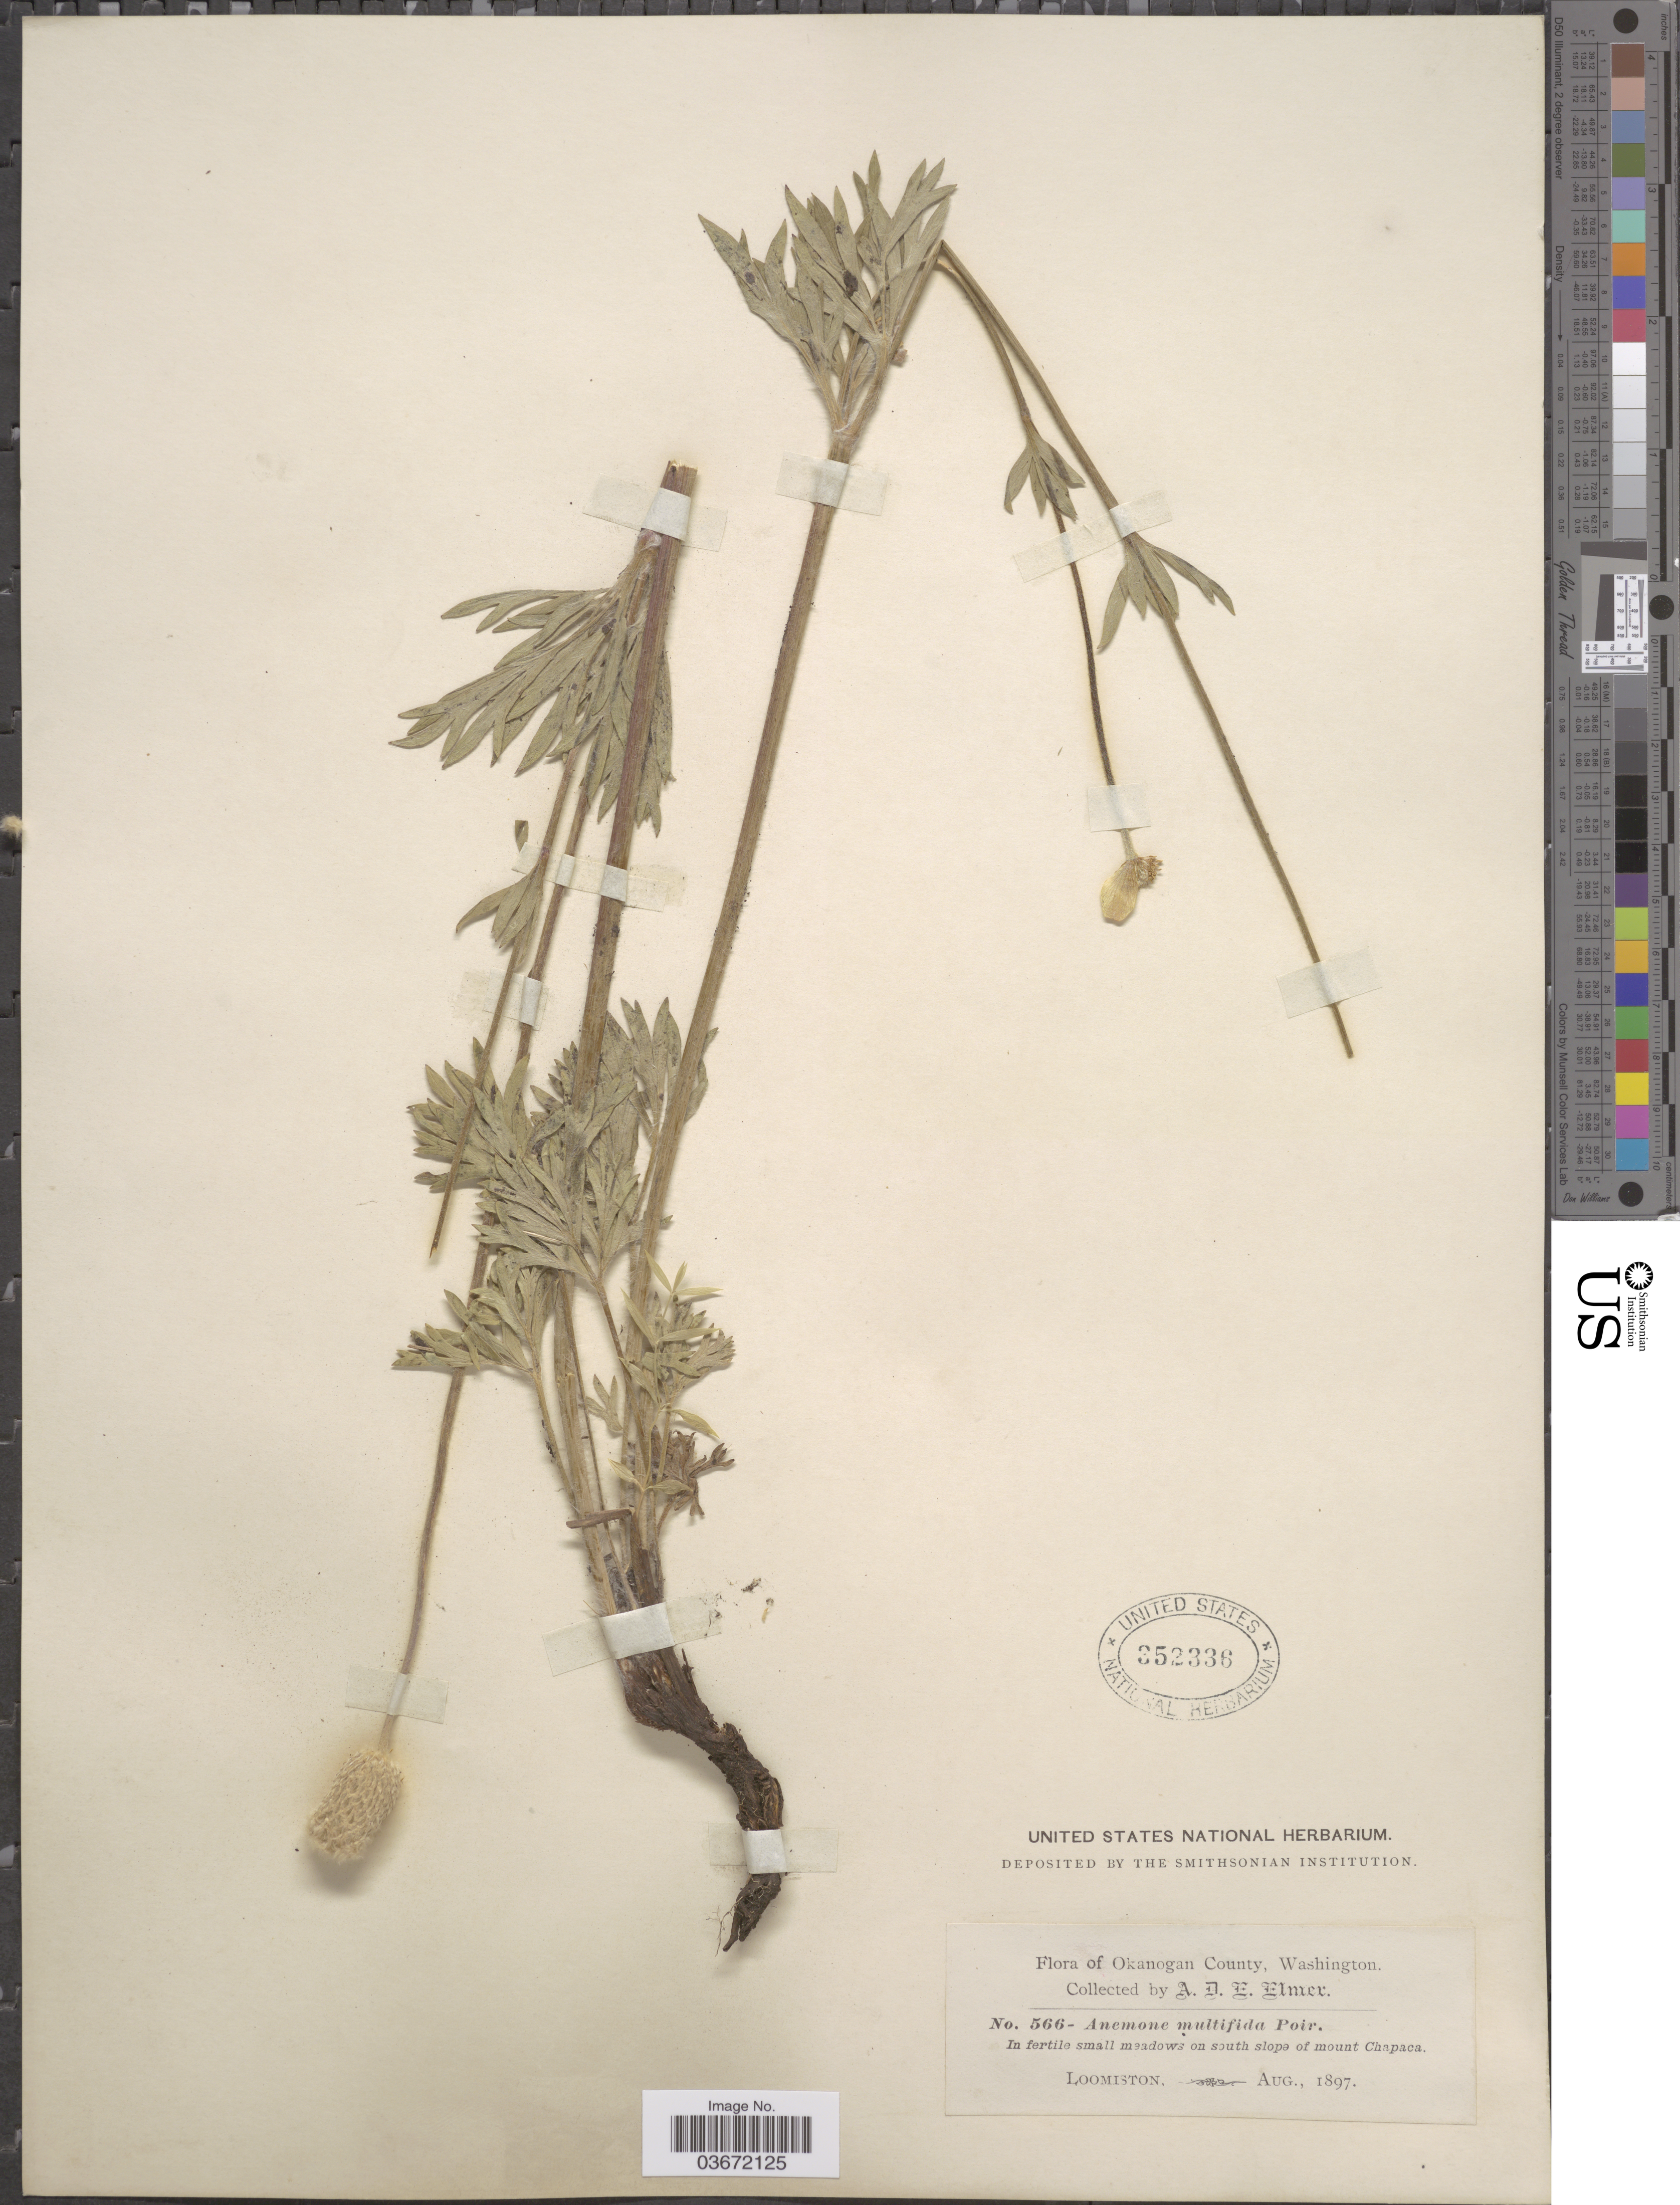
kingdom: Plantae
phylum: Tracheophyta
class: Magnoliopsida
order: Ranunculales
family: Ranunculaceae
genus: Anemone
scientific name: Anemone multifida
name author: Poir.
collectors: A. D. E. Elmer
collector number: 566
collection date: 1897-08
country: United States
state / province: Washington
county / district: Okanogan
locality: Okanogan County. On south slope of mount Chapaca. Loomiston.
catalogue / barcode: US 352336